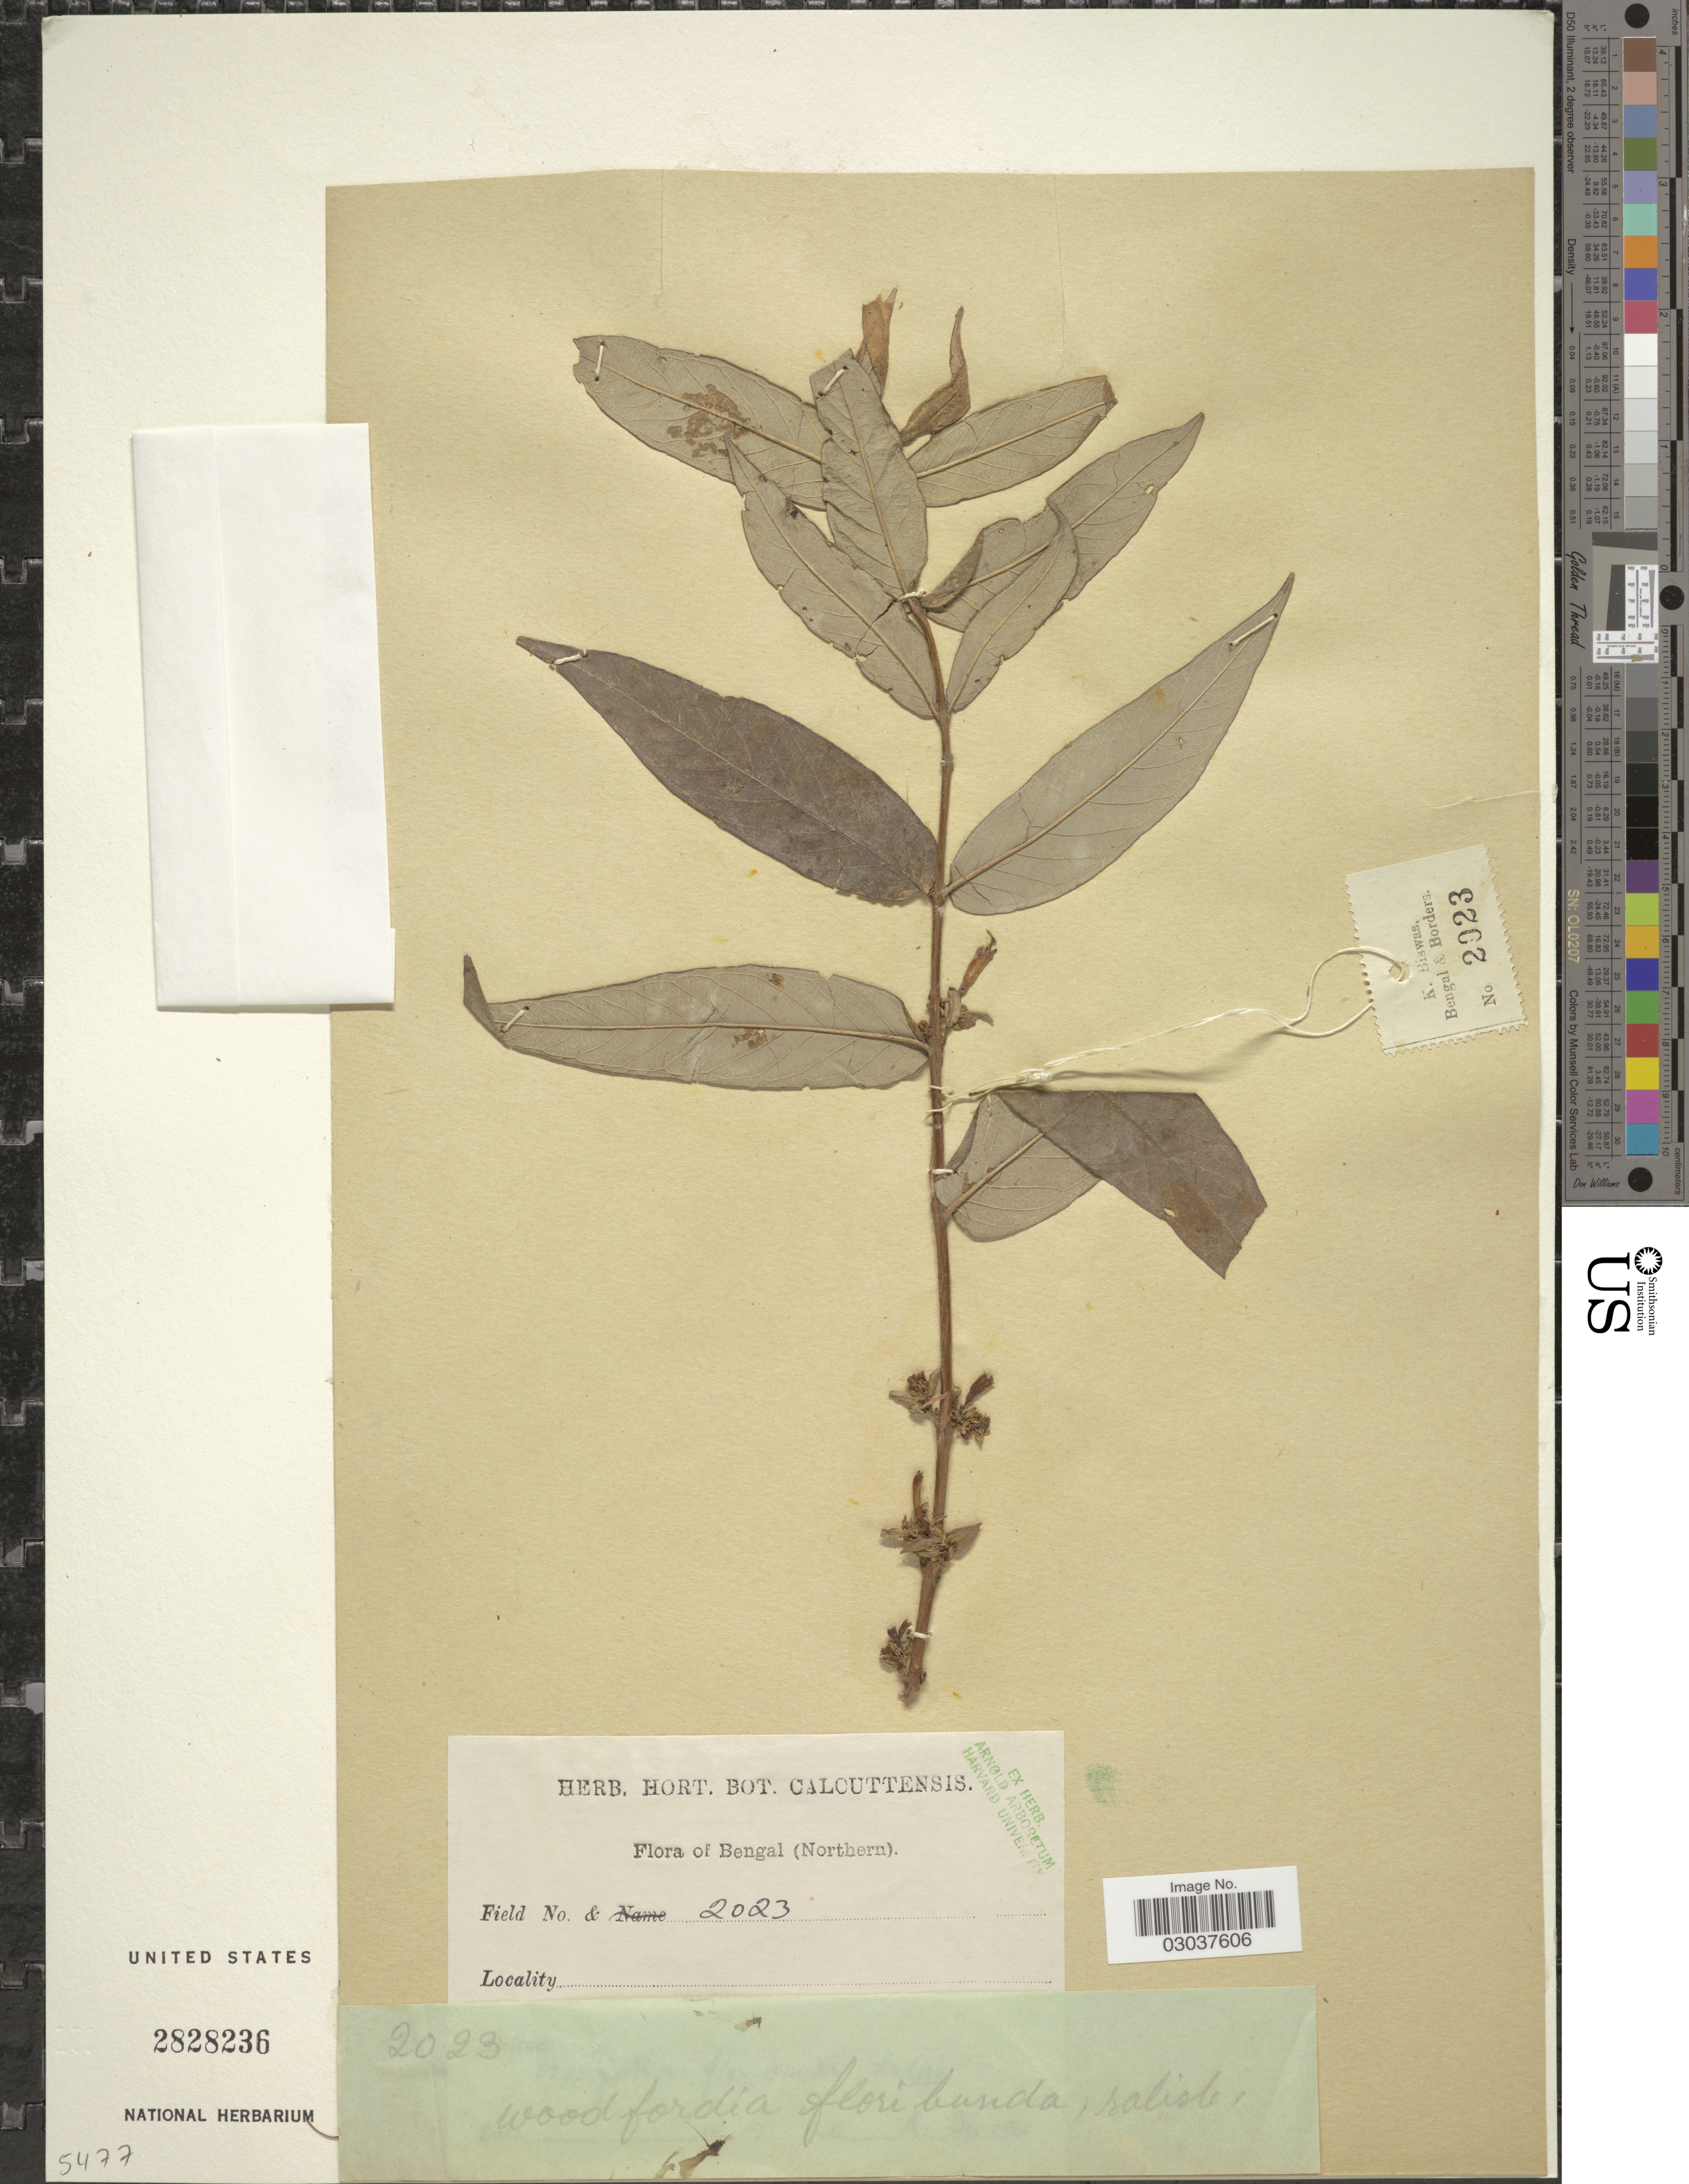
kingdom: Plantae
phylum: Tracheophyta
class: Magnoliopsida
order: Myrtales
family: Lythraceae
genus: Woodfordia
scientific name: Woodfordia fruticosa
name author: (L.) Kurz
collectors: ex Herb. Hort. Bot. Calcuttensis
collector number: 2023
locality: Bengal (Northern).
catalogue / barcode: US 2828236